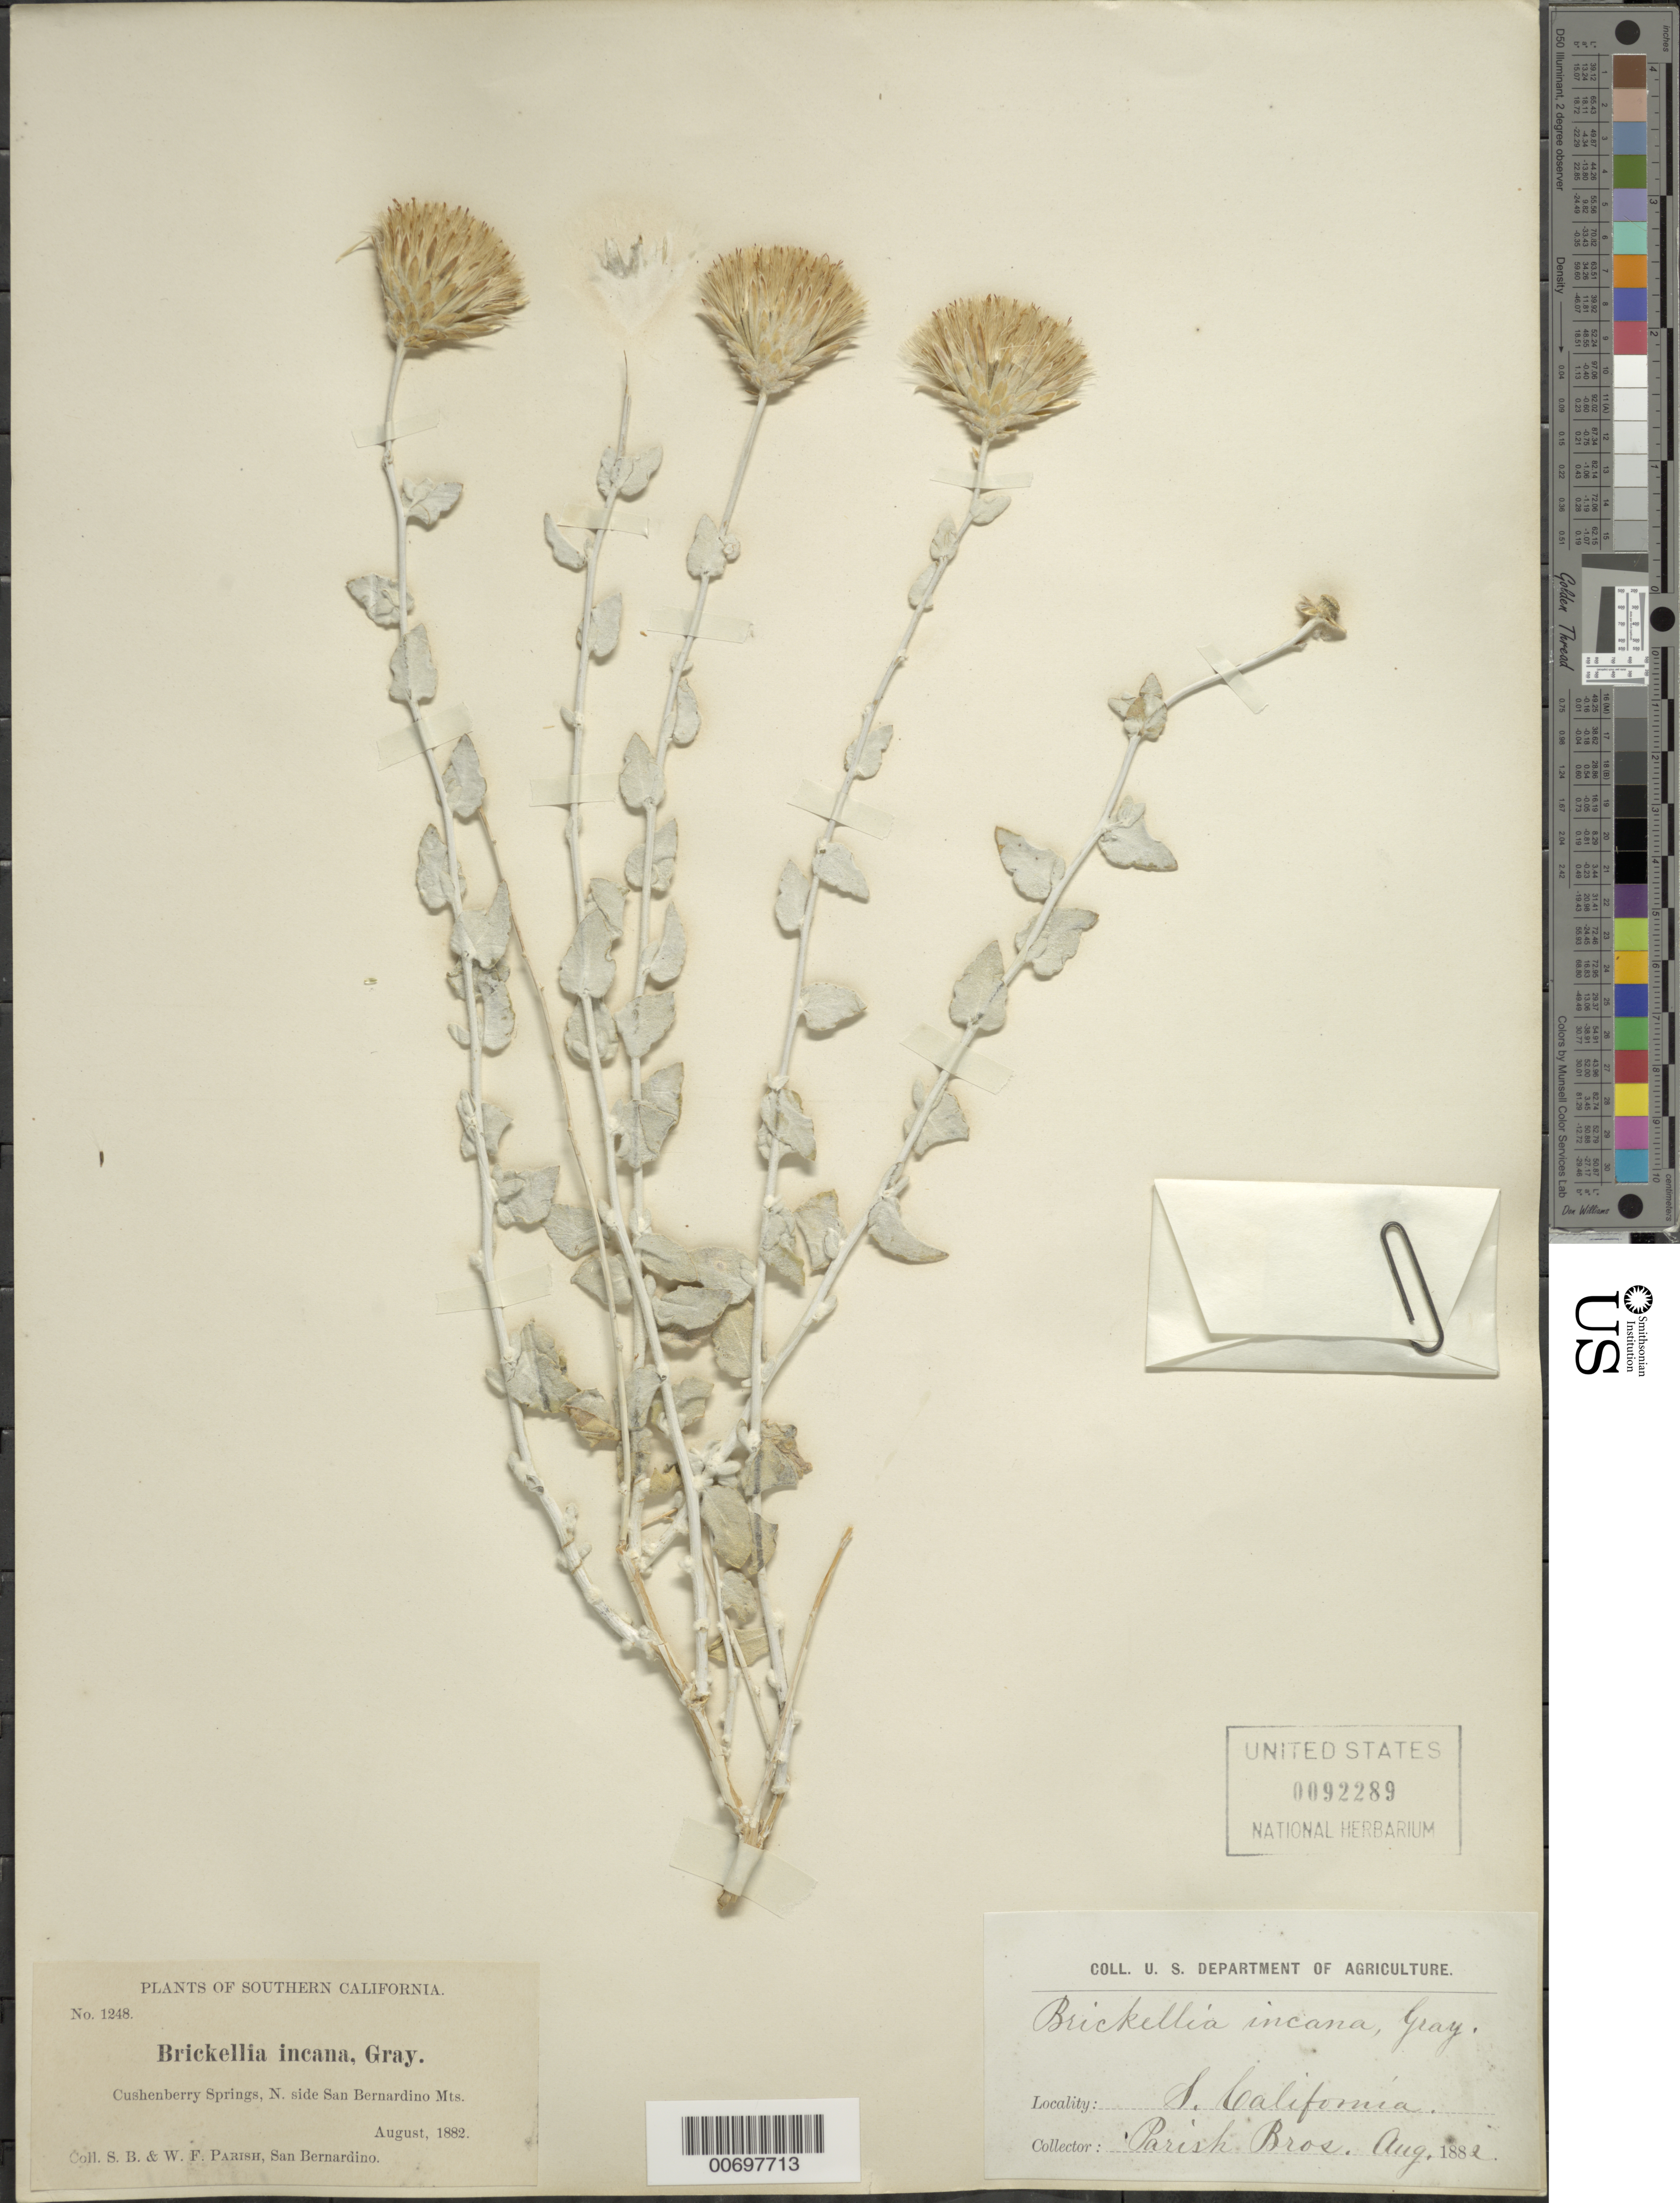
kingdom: Plantae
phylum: Tracheophyta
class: Magnoliopsida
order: Asterales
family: Asteraceae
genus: Brickellia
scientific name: Brickellia incana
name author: A. Gray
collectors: S. B. Parish & W. F. Parish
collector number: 1248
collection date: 1882-08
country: United States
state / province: California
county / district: San Bernardino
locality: Southern California, Cushenberry Springs, N. side San Bernardino Mts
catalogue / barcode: US 92289